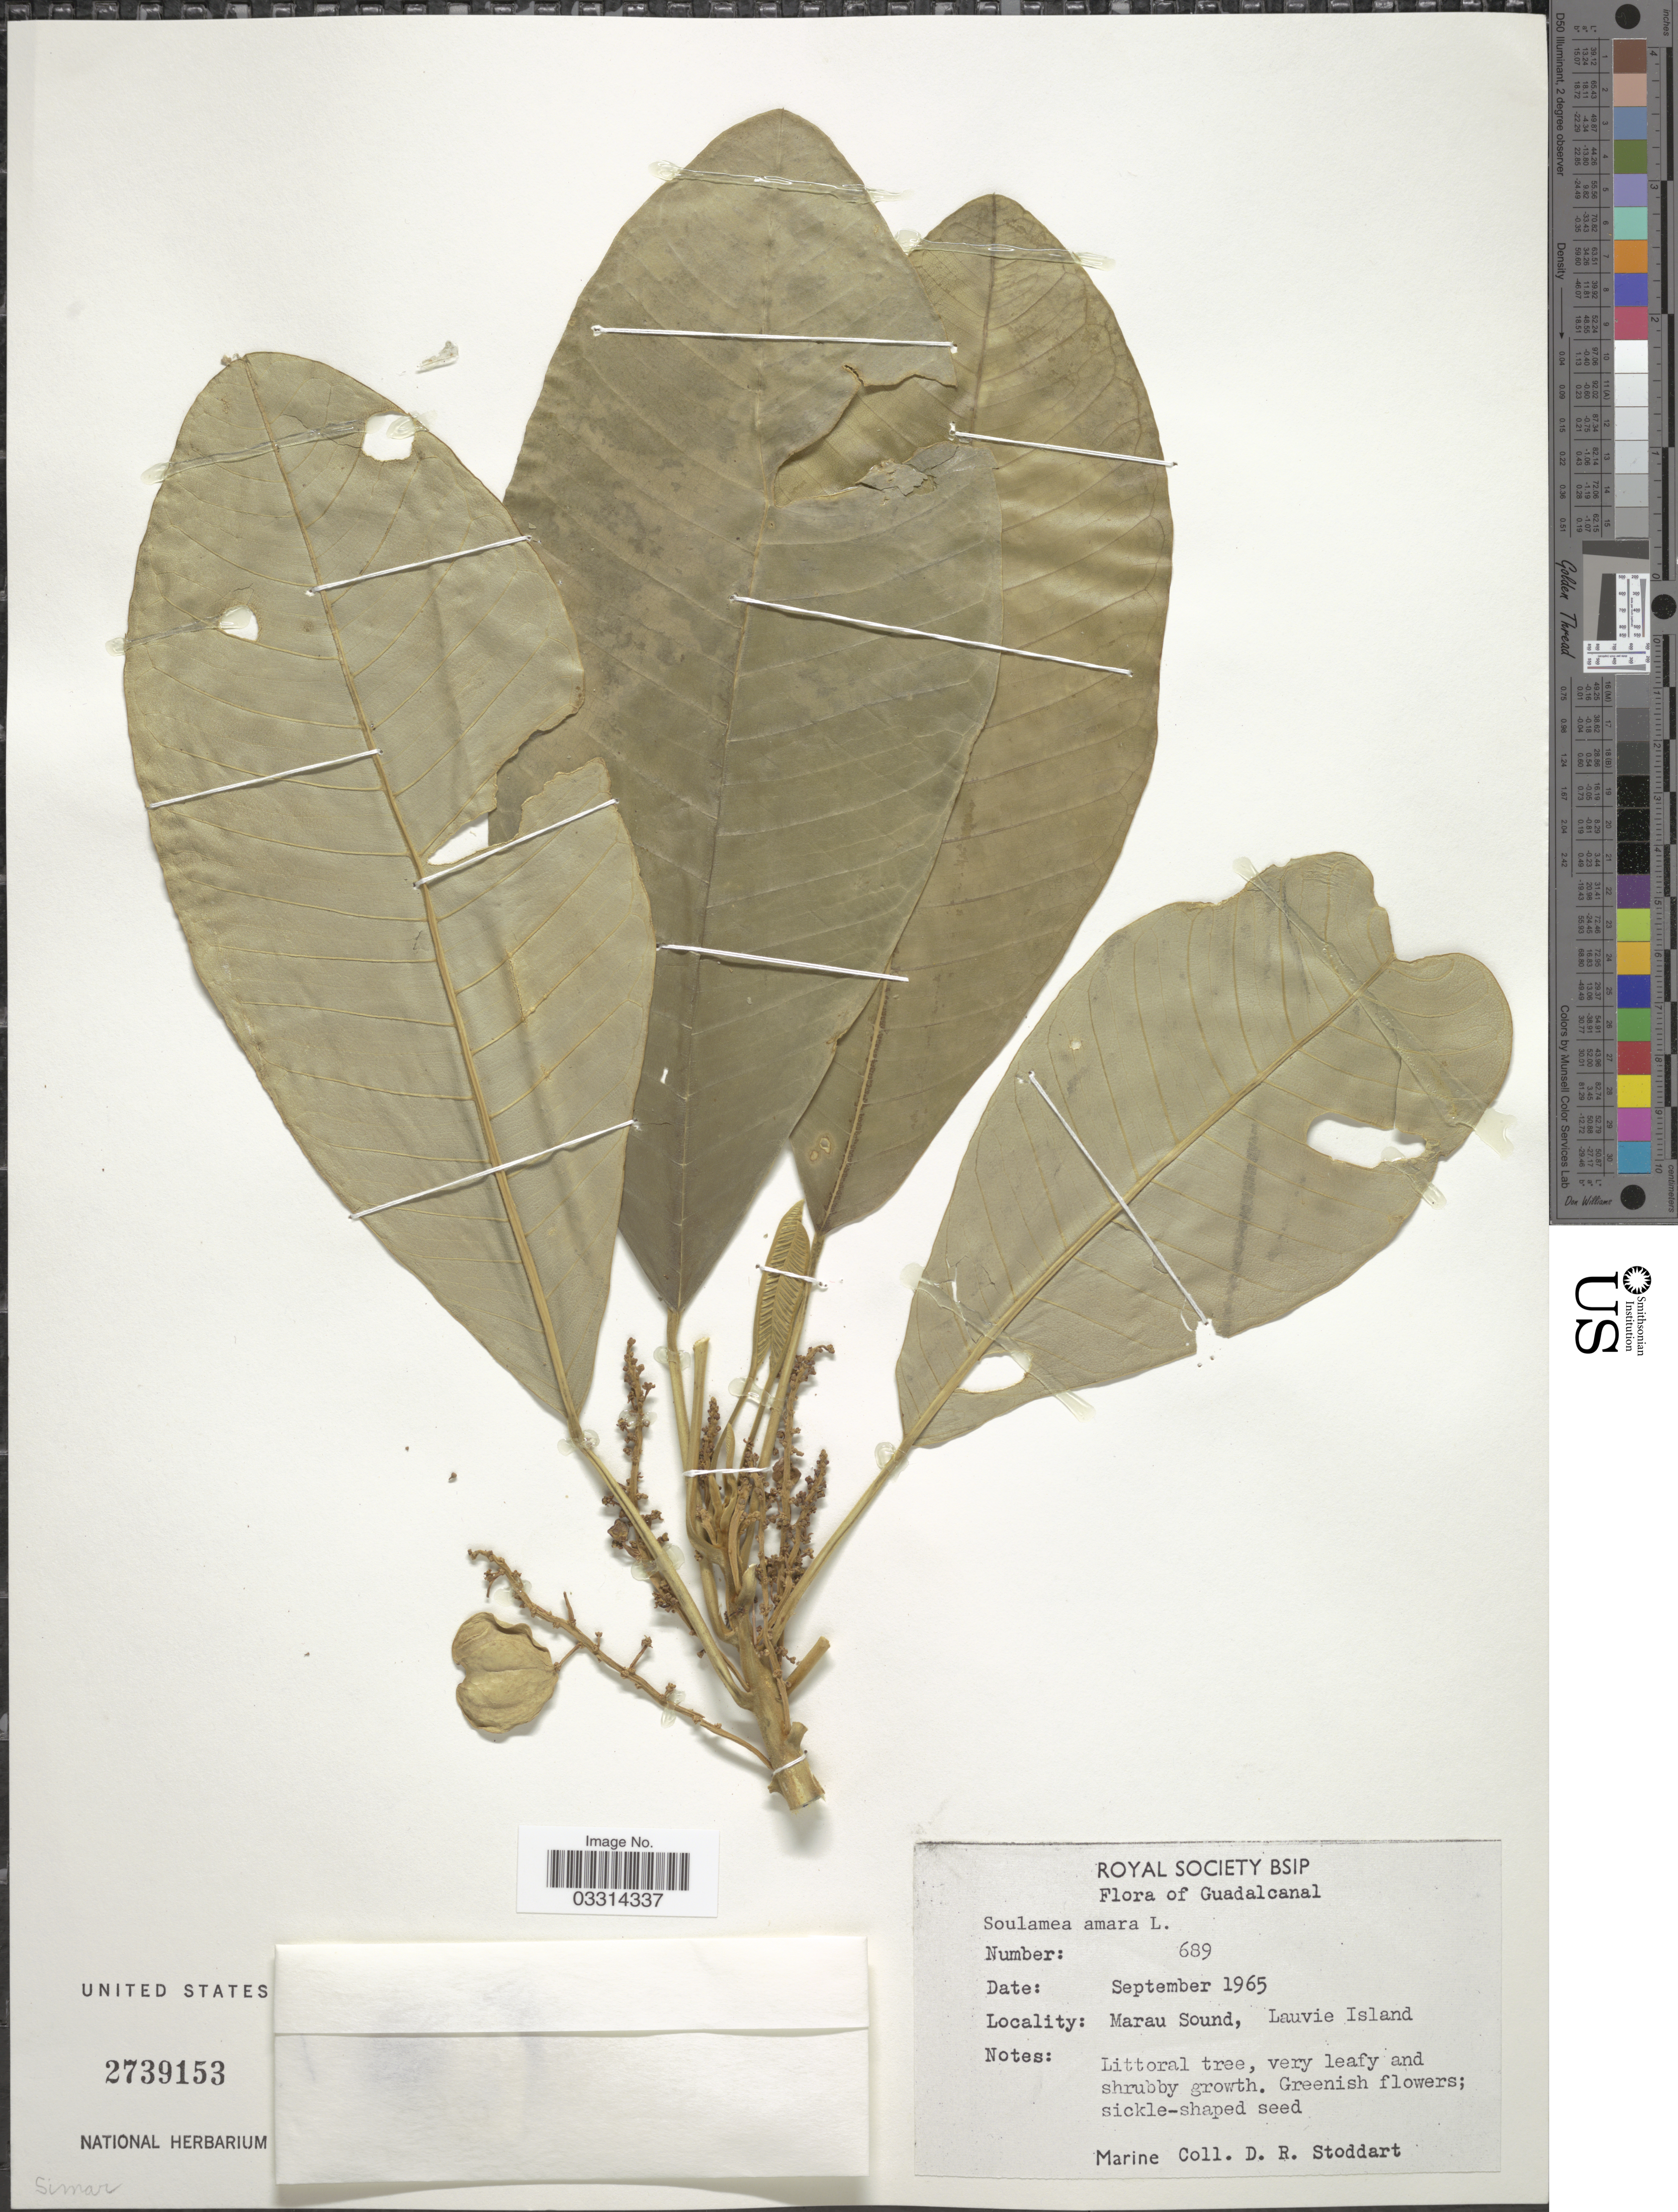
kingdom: Plantae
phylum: Tracheophyta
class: Magnoliopsida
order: Sapindales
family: Simaroubaceae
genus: Soulamea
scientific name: Soulamea amara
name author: Lam.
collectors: D. R. Stoddart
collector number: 689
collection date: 1965-09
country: Solomon Islands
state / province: Solomon Islands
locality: Guadalcanal. Marau Sound, Lauvie Island.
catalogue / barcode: US 2739153